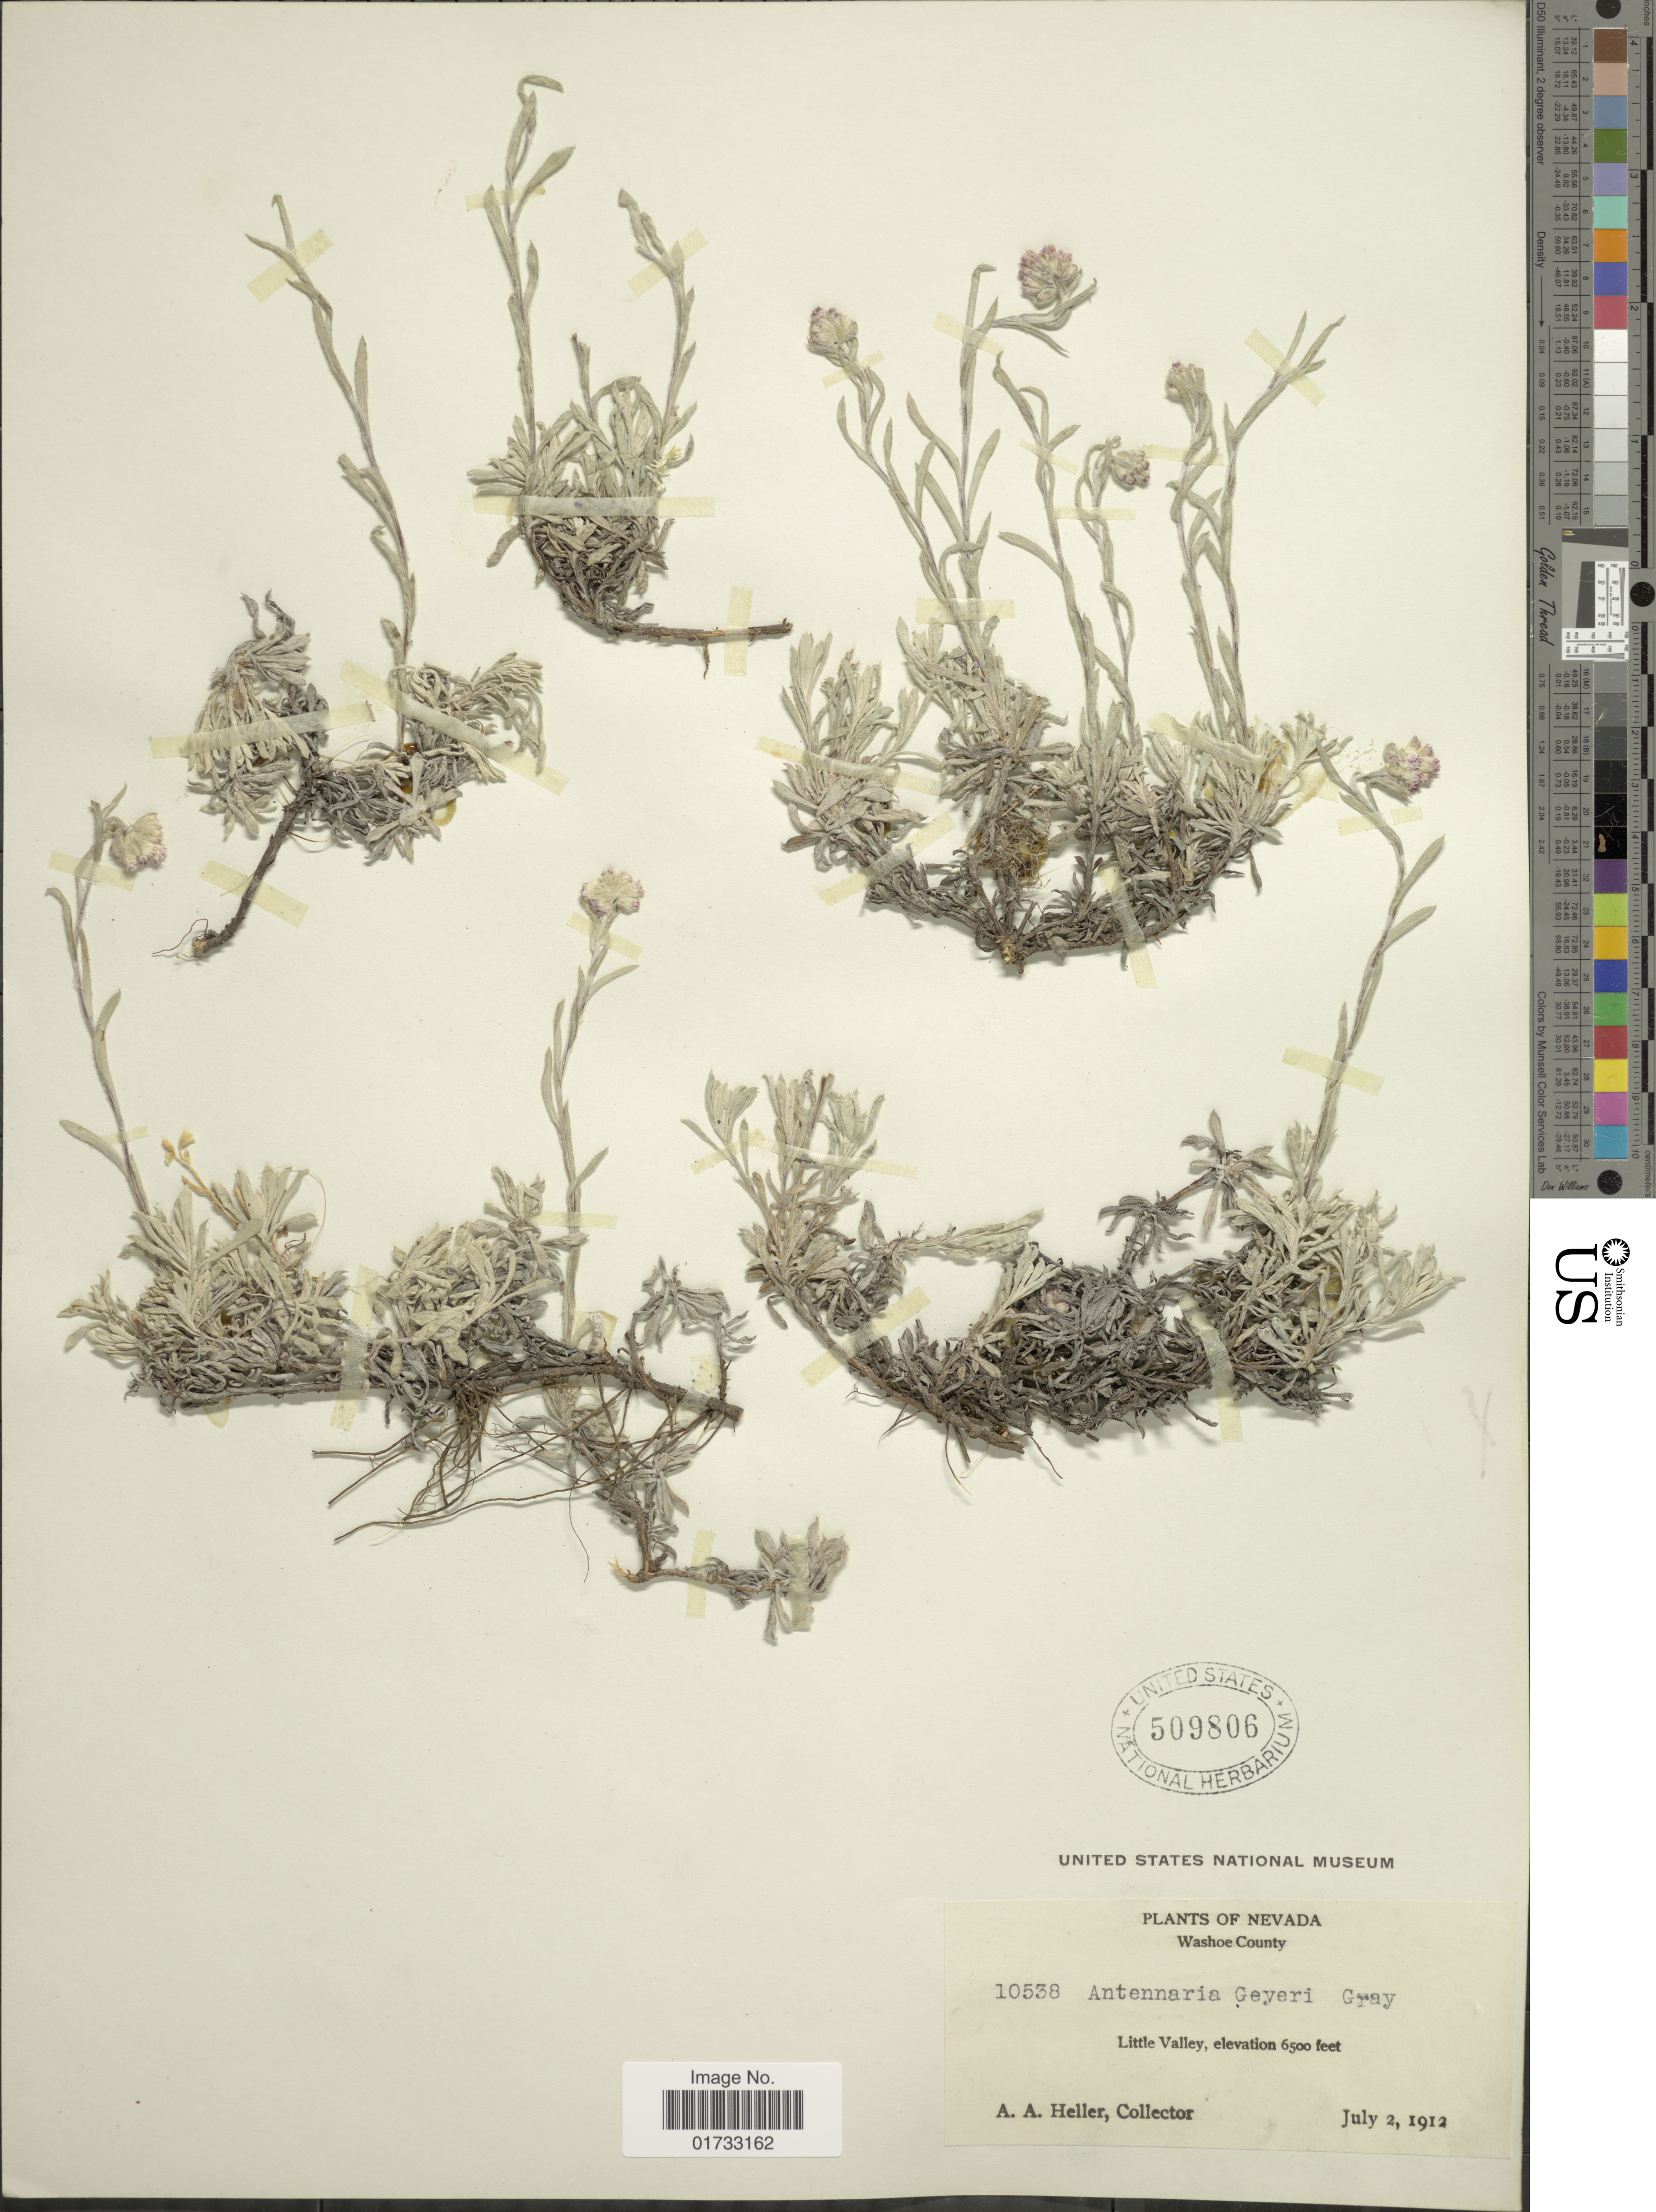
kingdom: Plantae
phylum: Tracheophyta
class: Magnoliopsida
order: Asterales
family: Asteraceae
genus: Antennaria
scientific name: Antennaria rosea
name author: Greene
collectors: A. A. Heller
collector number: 10538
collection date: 1912-07-02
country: United States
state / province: Nevada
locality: Washoe County, Little Valley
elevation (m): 1981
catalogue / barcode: US 509806